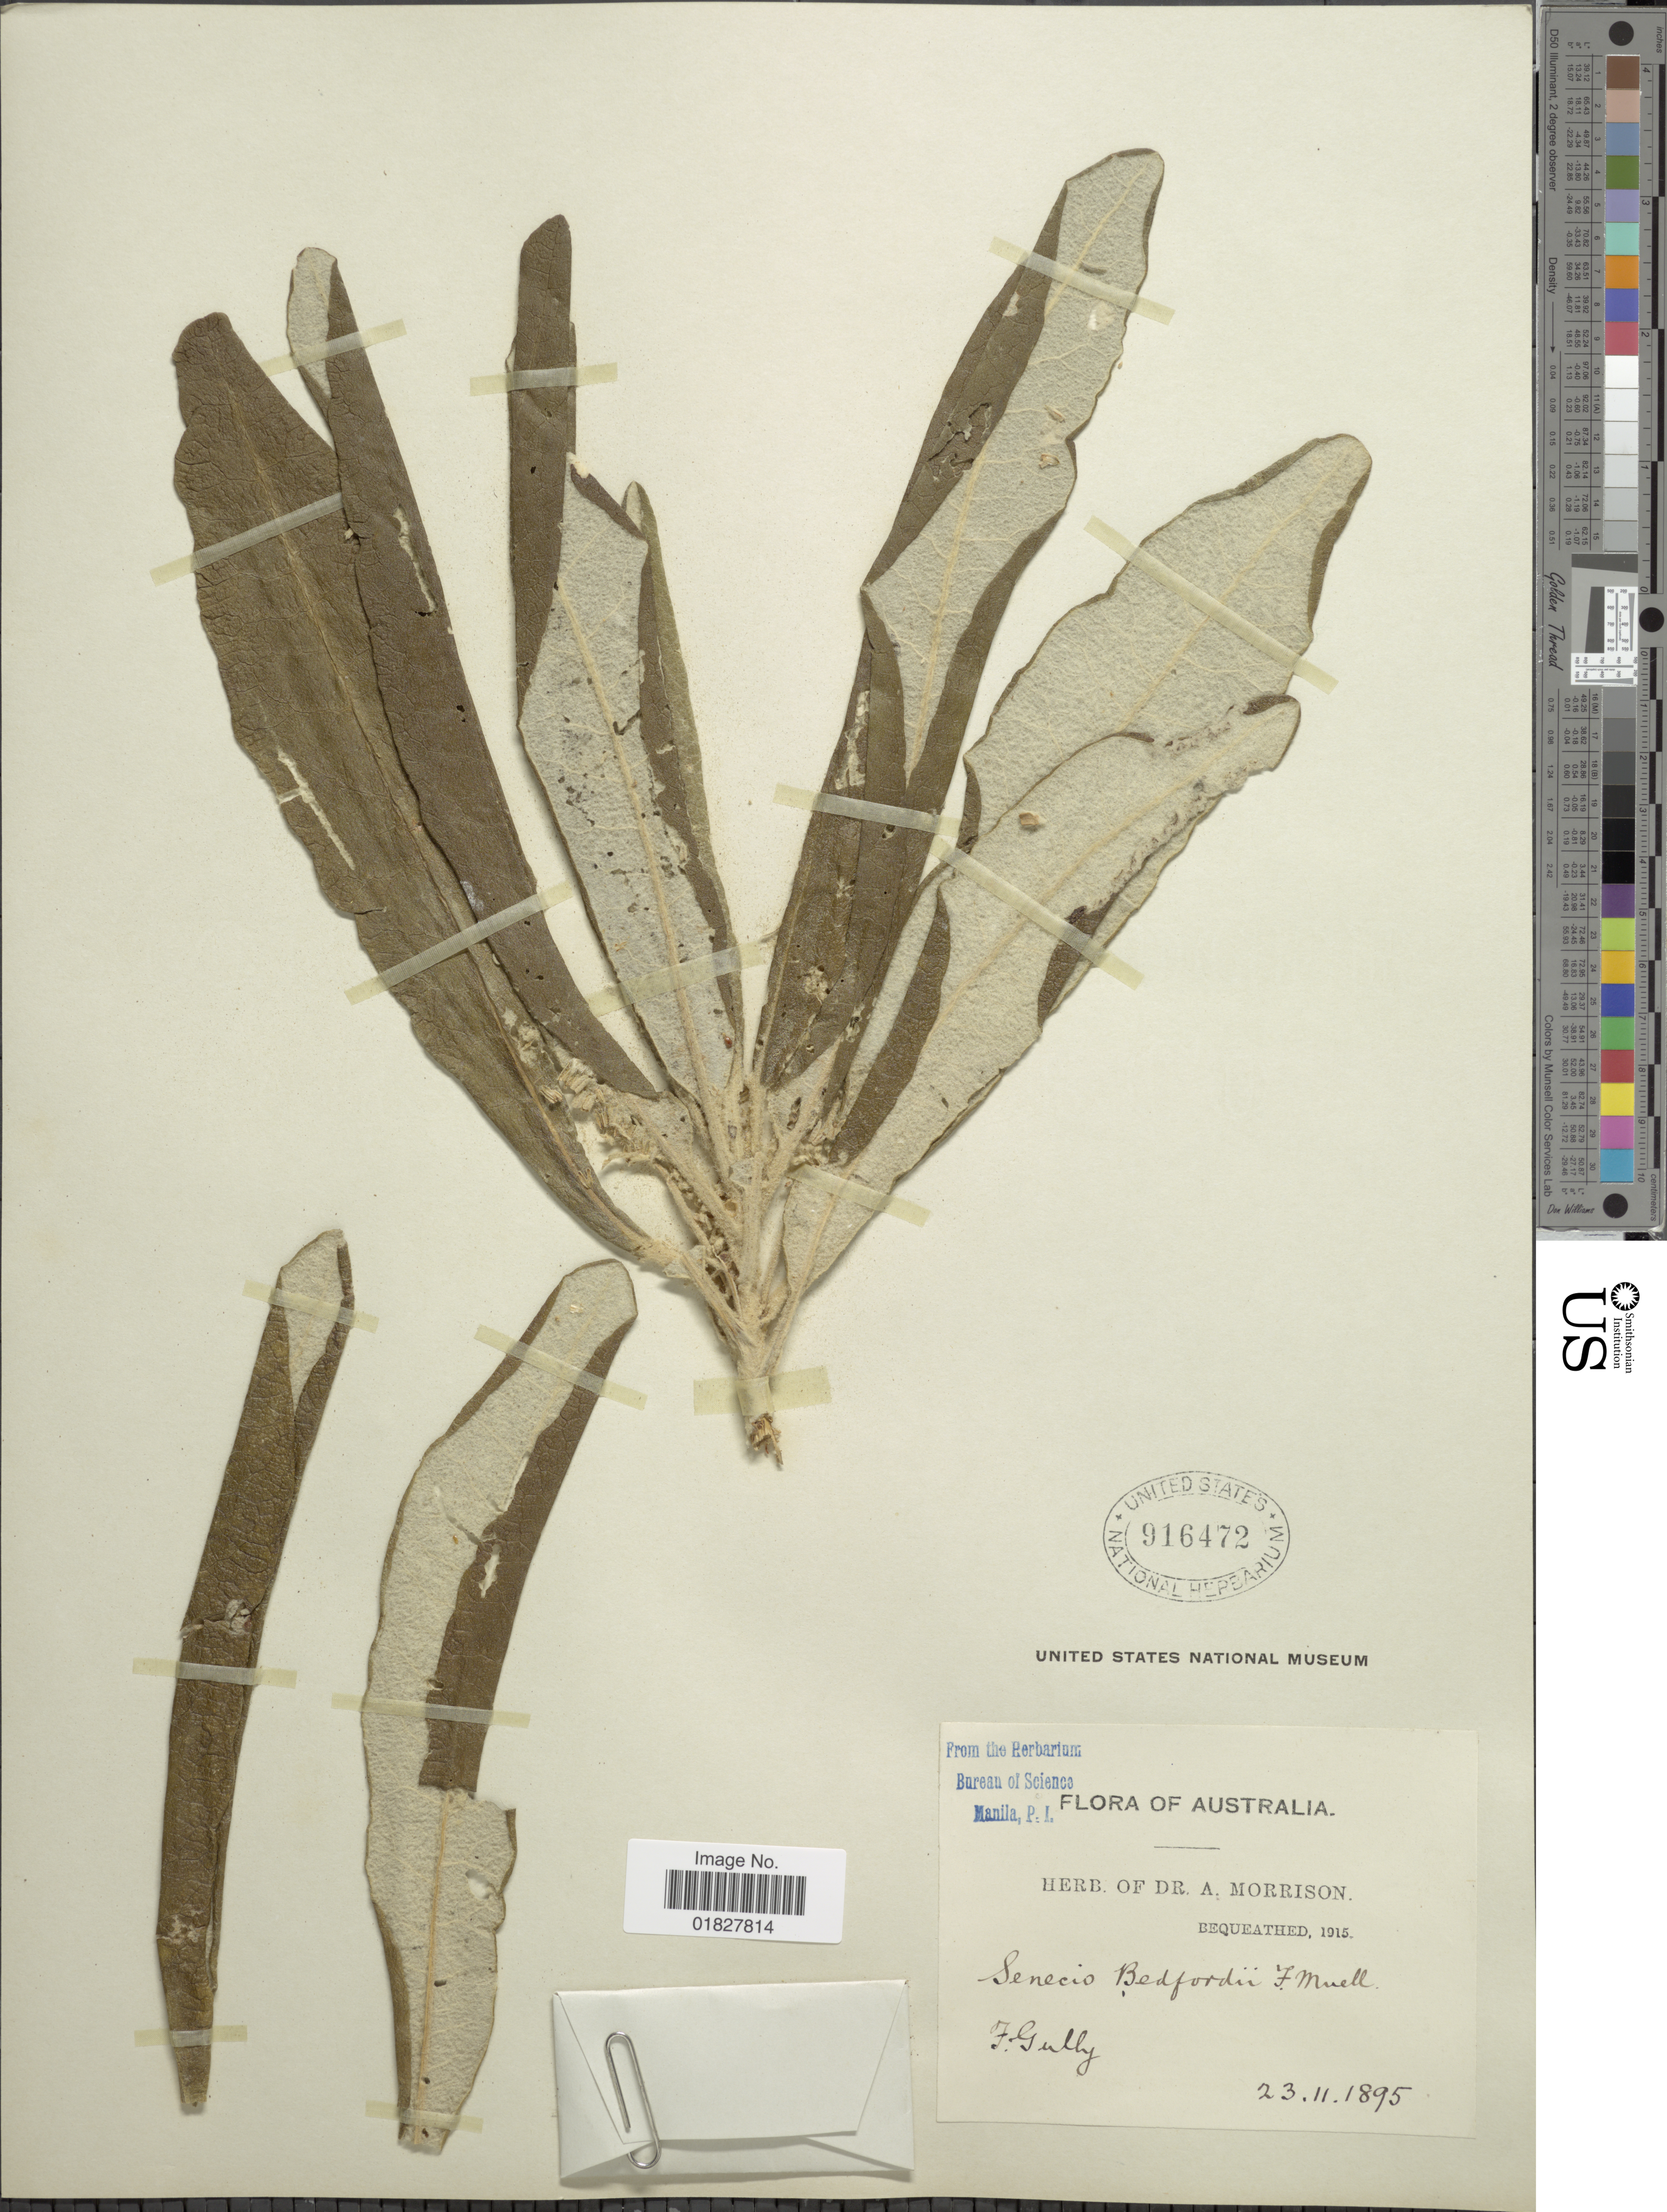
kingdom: Plantae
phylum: Tracheophyta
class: Magnoliopsida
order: Asterales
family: Asteraceae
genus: Bedfordia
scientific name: Bedfordia salicina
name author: (Labill.) DC.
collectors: F. Gully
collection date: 1895-11-23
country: Australia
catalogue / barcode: US 916472